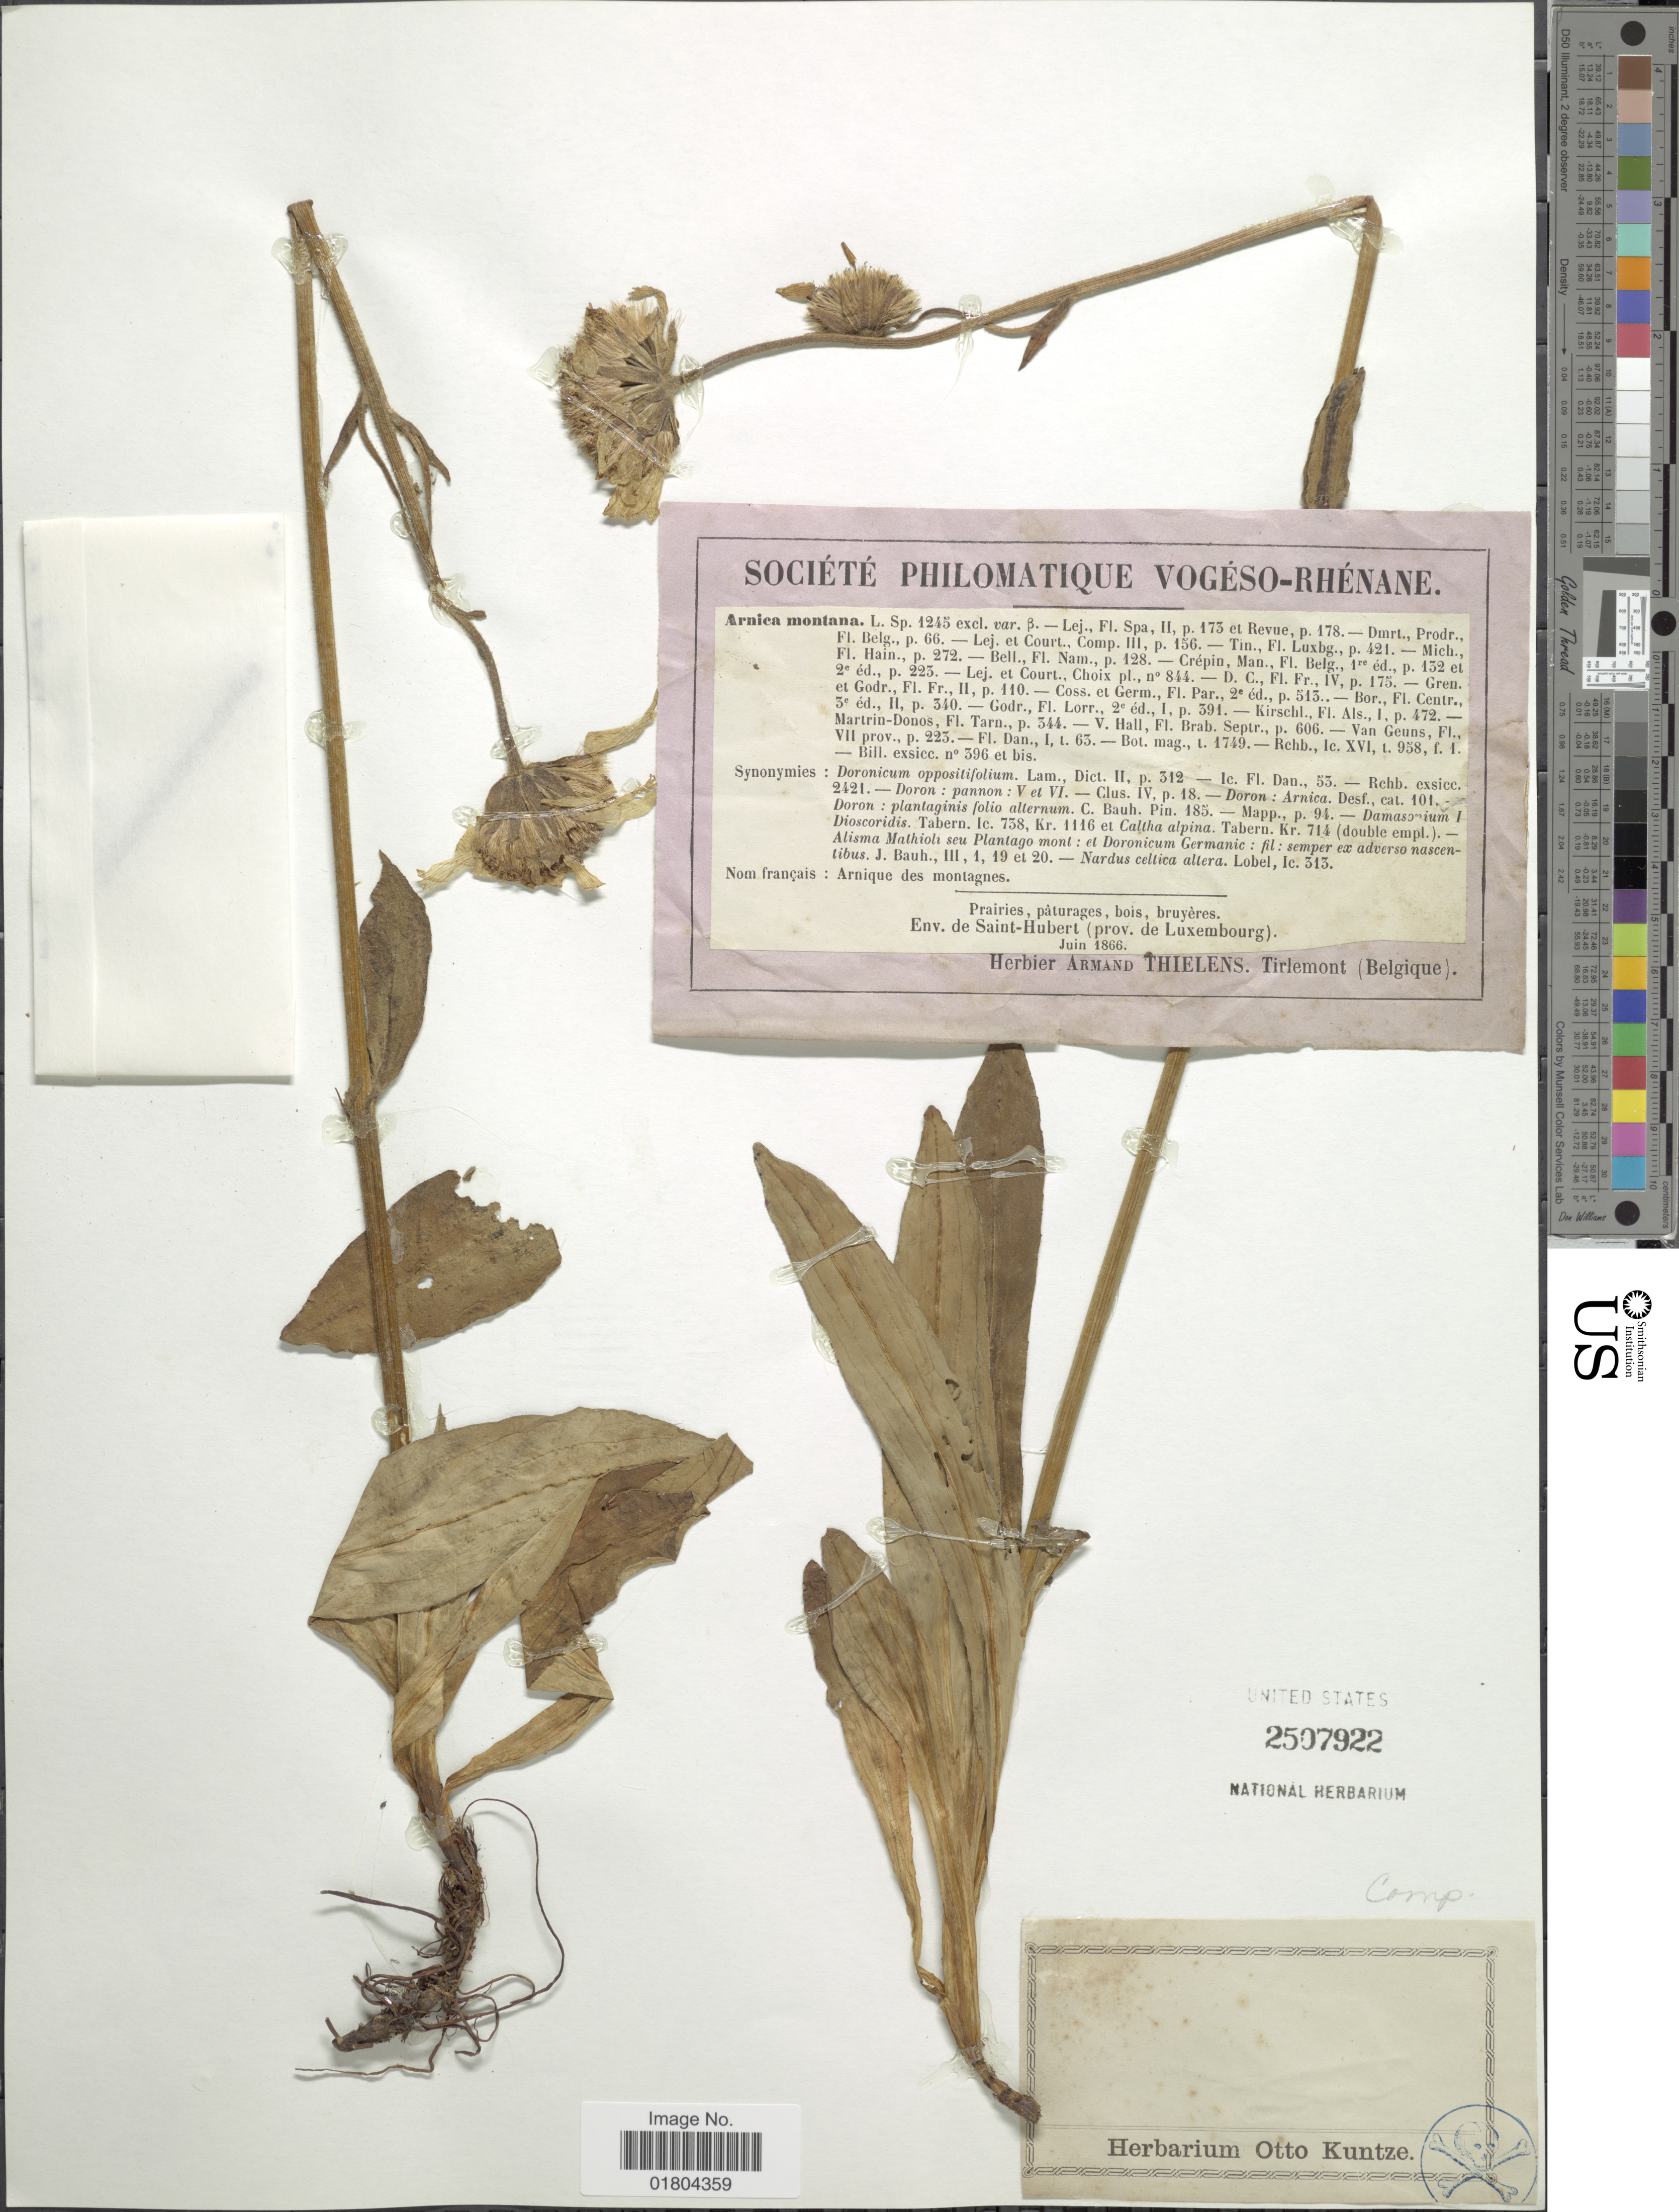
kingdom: Plantae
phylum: Tracheophyta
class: Magnoliopsida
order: Asterales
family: Asteraceae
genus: Arnica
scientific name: Arnica montana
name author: L.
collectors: ex herb. Armand Thielens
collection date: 1866-06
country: Luxembourg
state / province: Luxembourg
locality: Prairies, pâturages, bois, bruyès. Env de Saint-Hubert (prov de Luxembourg)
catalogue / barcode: US 2507922